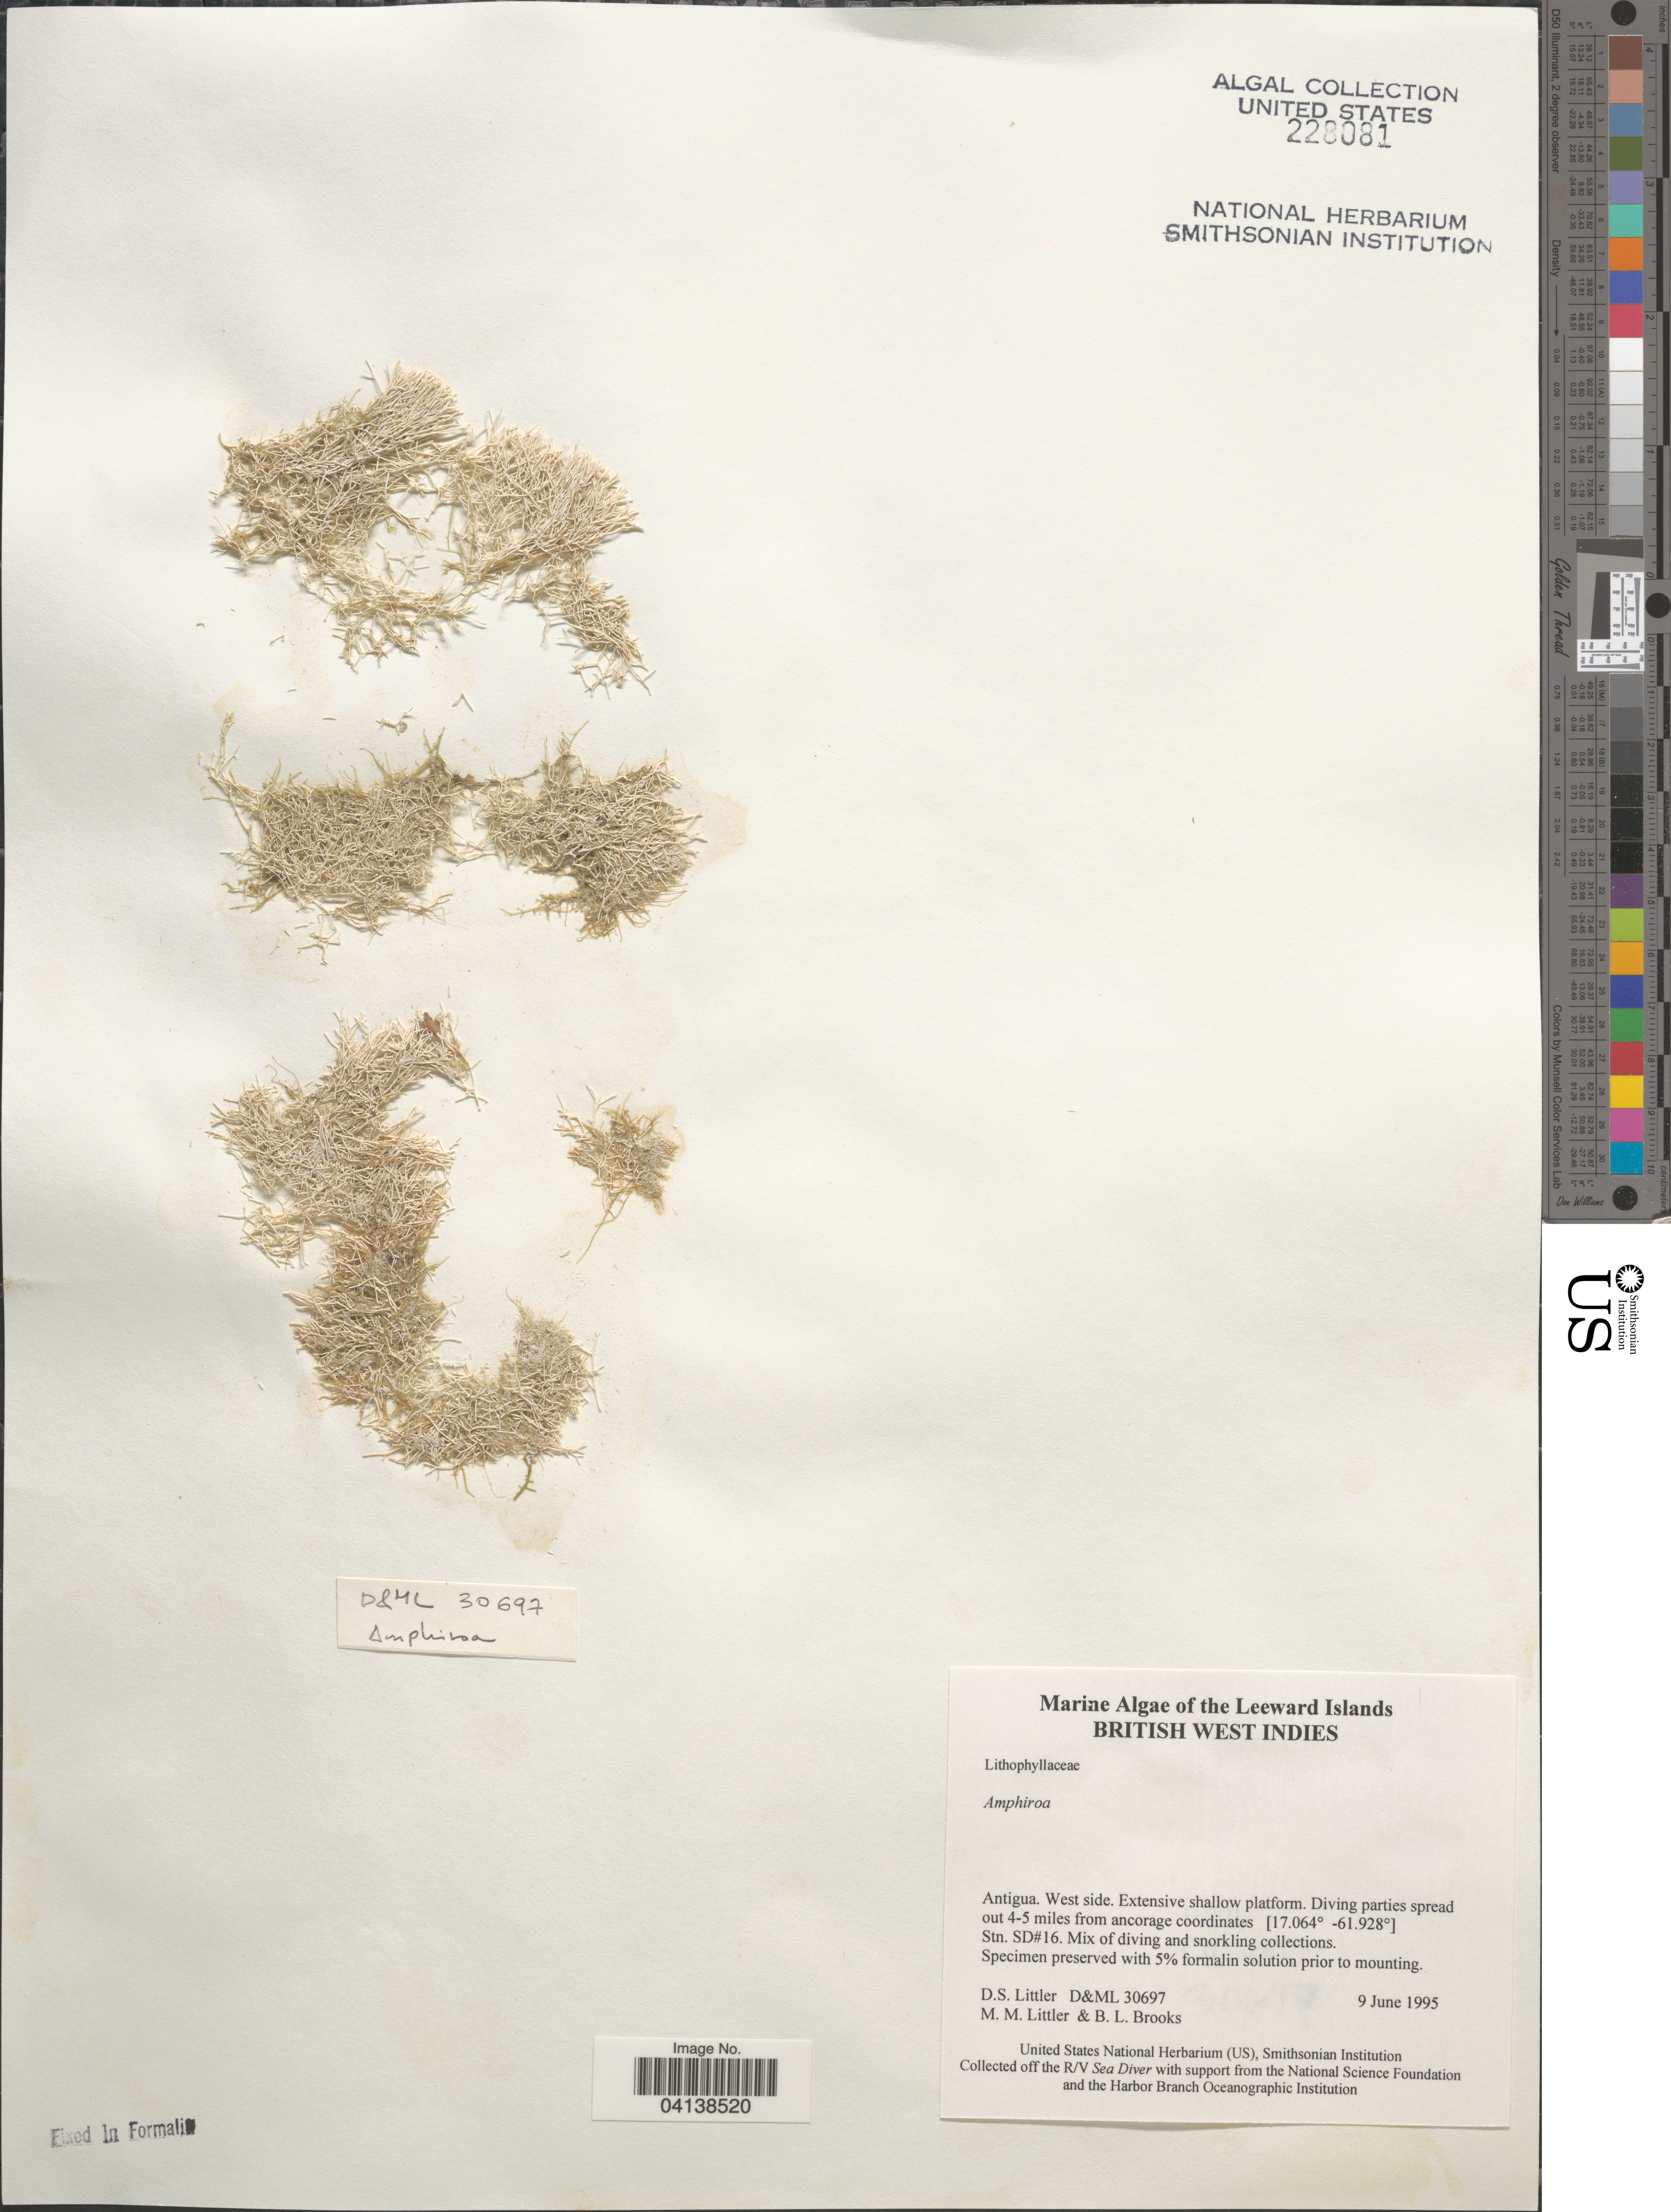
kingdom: Plantae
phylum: Rhodophyta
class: Florideophyceae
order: Corallinales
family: Lithophyllaceae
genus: Amphiroa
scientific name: Amphiroa sp.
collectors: D. S. Littler & B. Brooks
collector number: D&ML 30697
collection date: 1995-06-09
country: Antigua and Barbuda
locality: The Leeward Islands. British West Indies. Antigua. West side. Diving parties spread out 4-5 miles from ancorage coordinates. Stn. SD#16.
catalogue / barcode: US 228081